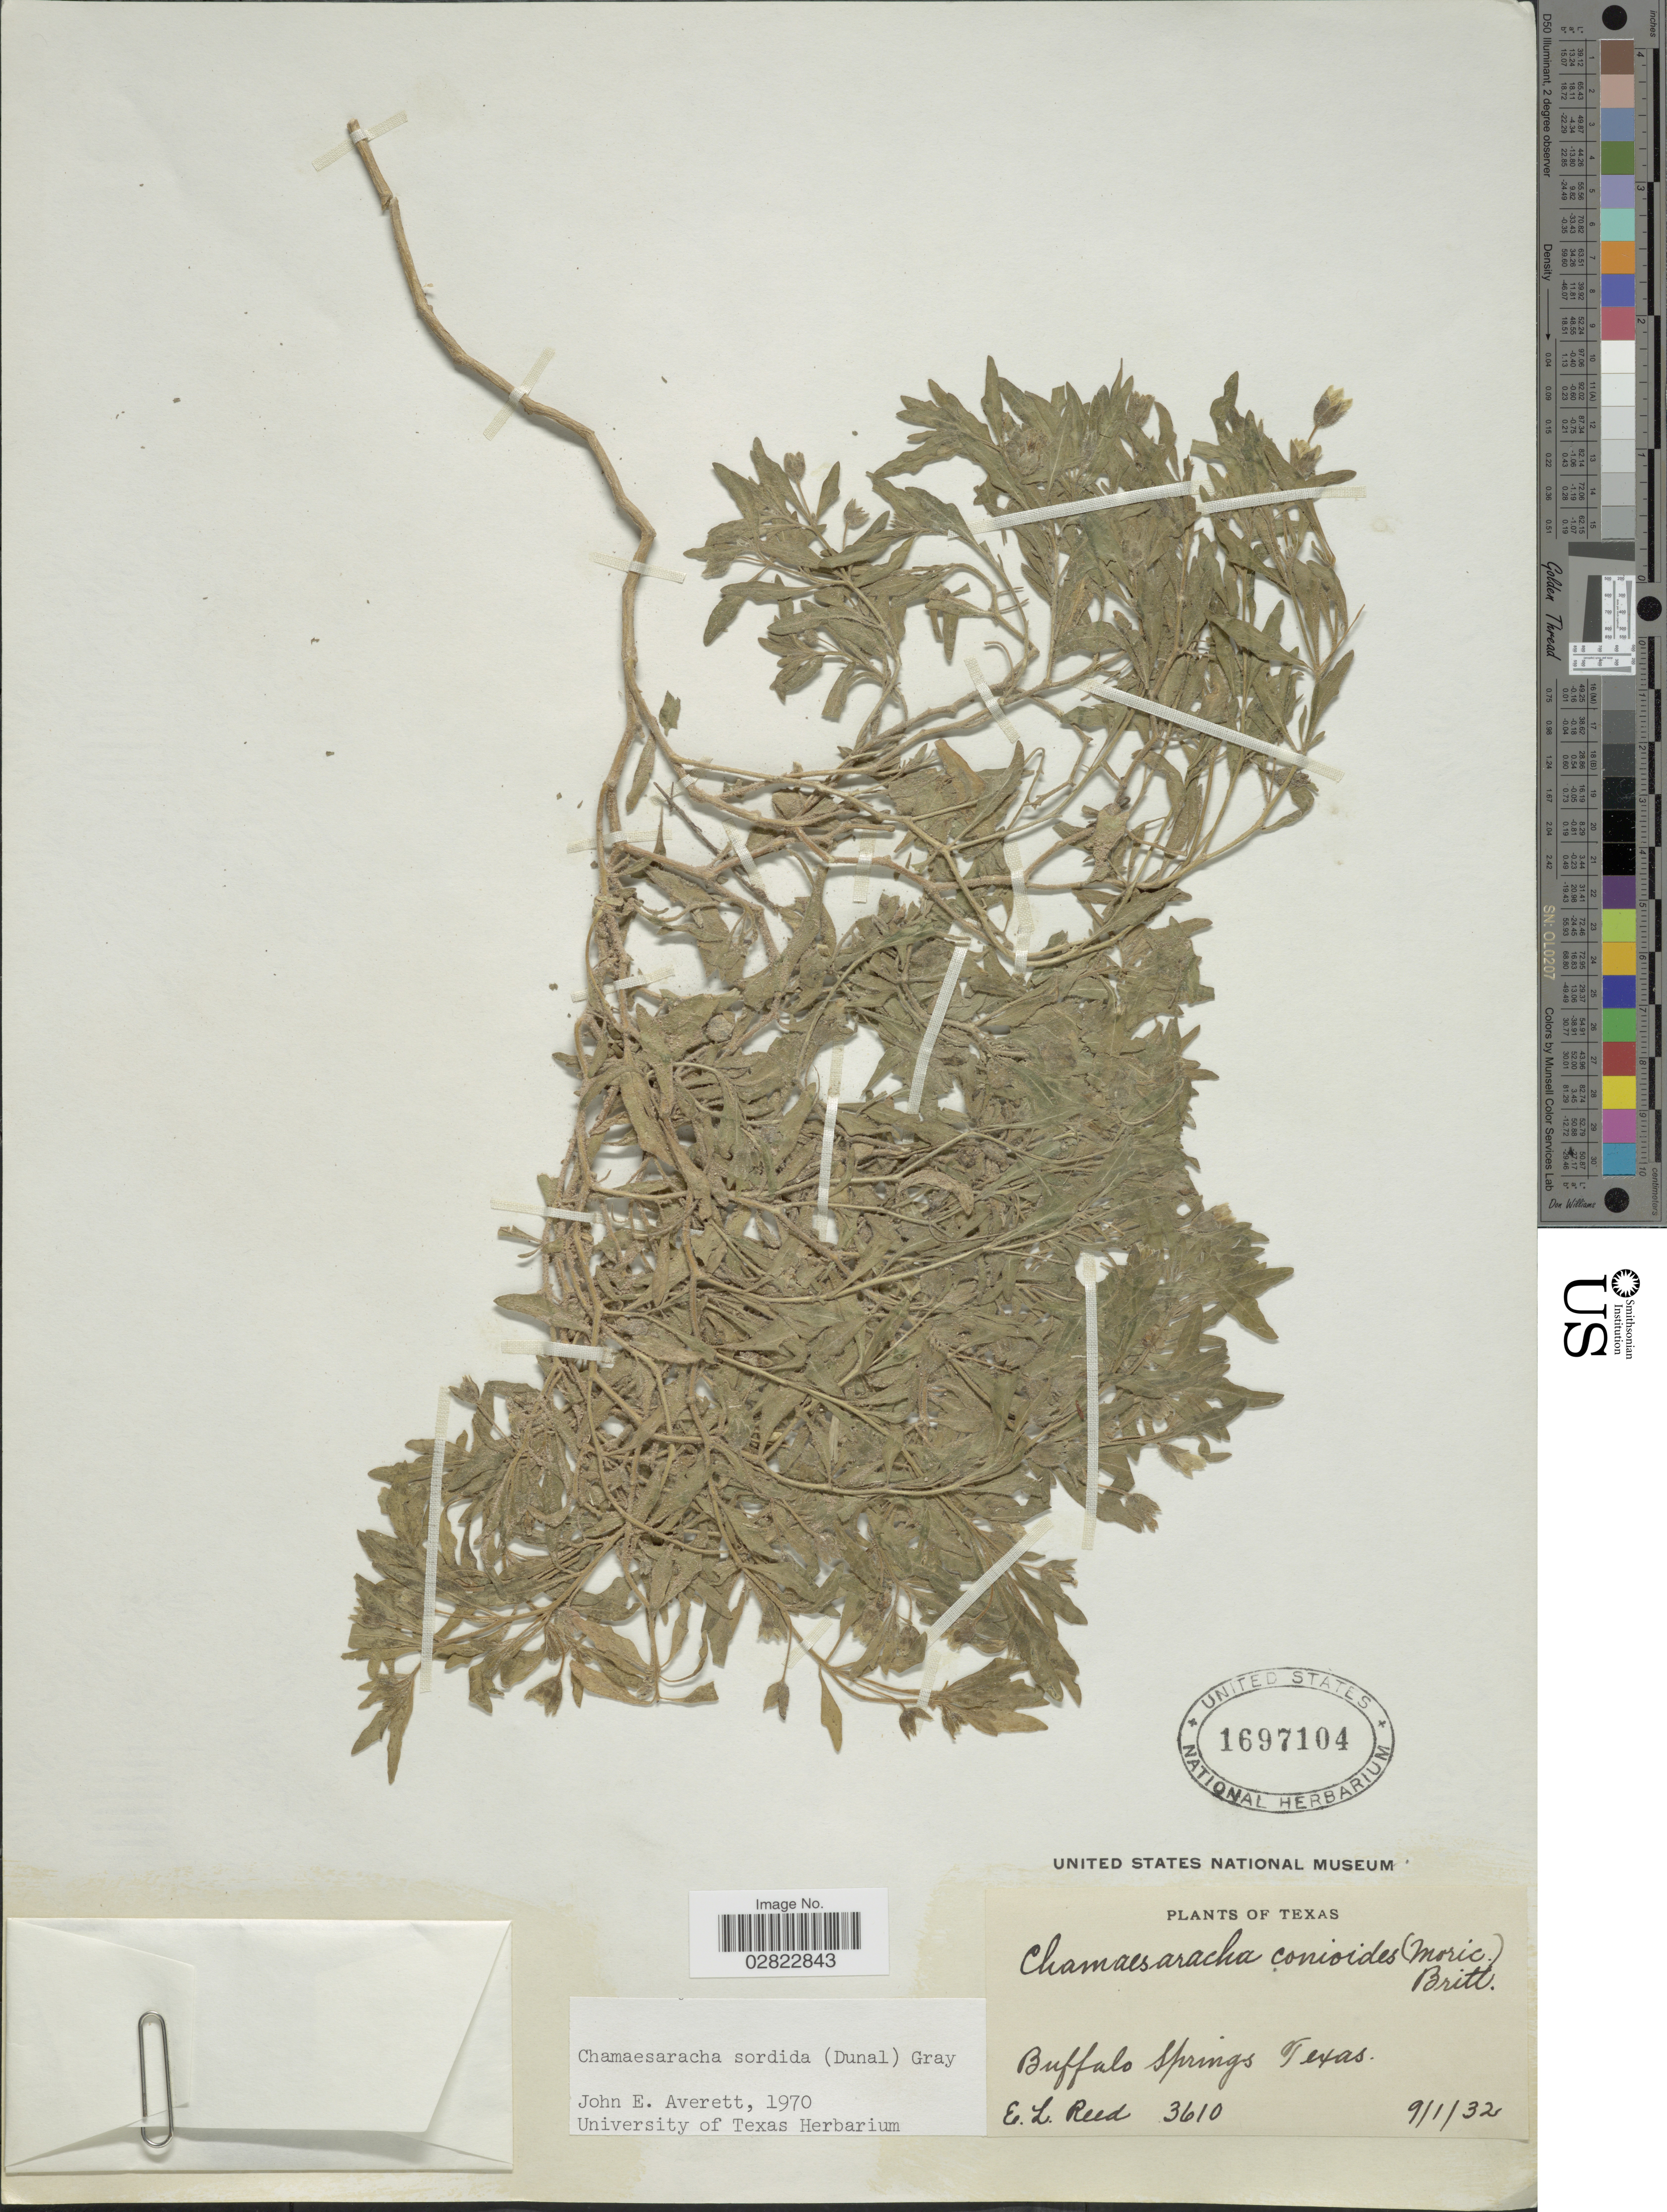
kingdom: Plantae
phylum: Tracheophyta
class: Magnoliopsida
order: Solanales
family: Solanaceae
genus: Chamaesaracha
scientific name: Chamaesaracha sordida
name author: (Dunal) S.F. Gray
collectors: E. Reed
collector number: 3610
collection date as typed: Transcribed d/m/y: 1/9/32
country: United States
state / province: Texas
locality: Buffalo Springs.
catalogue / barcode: US 1697104